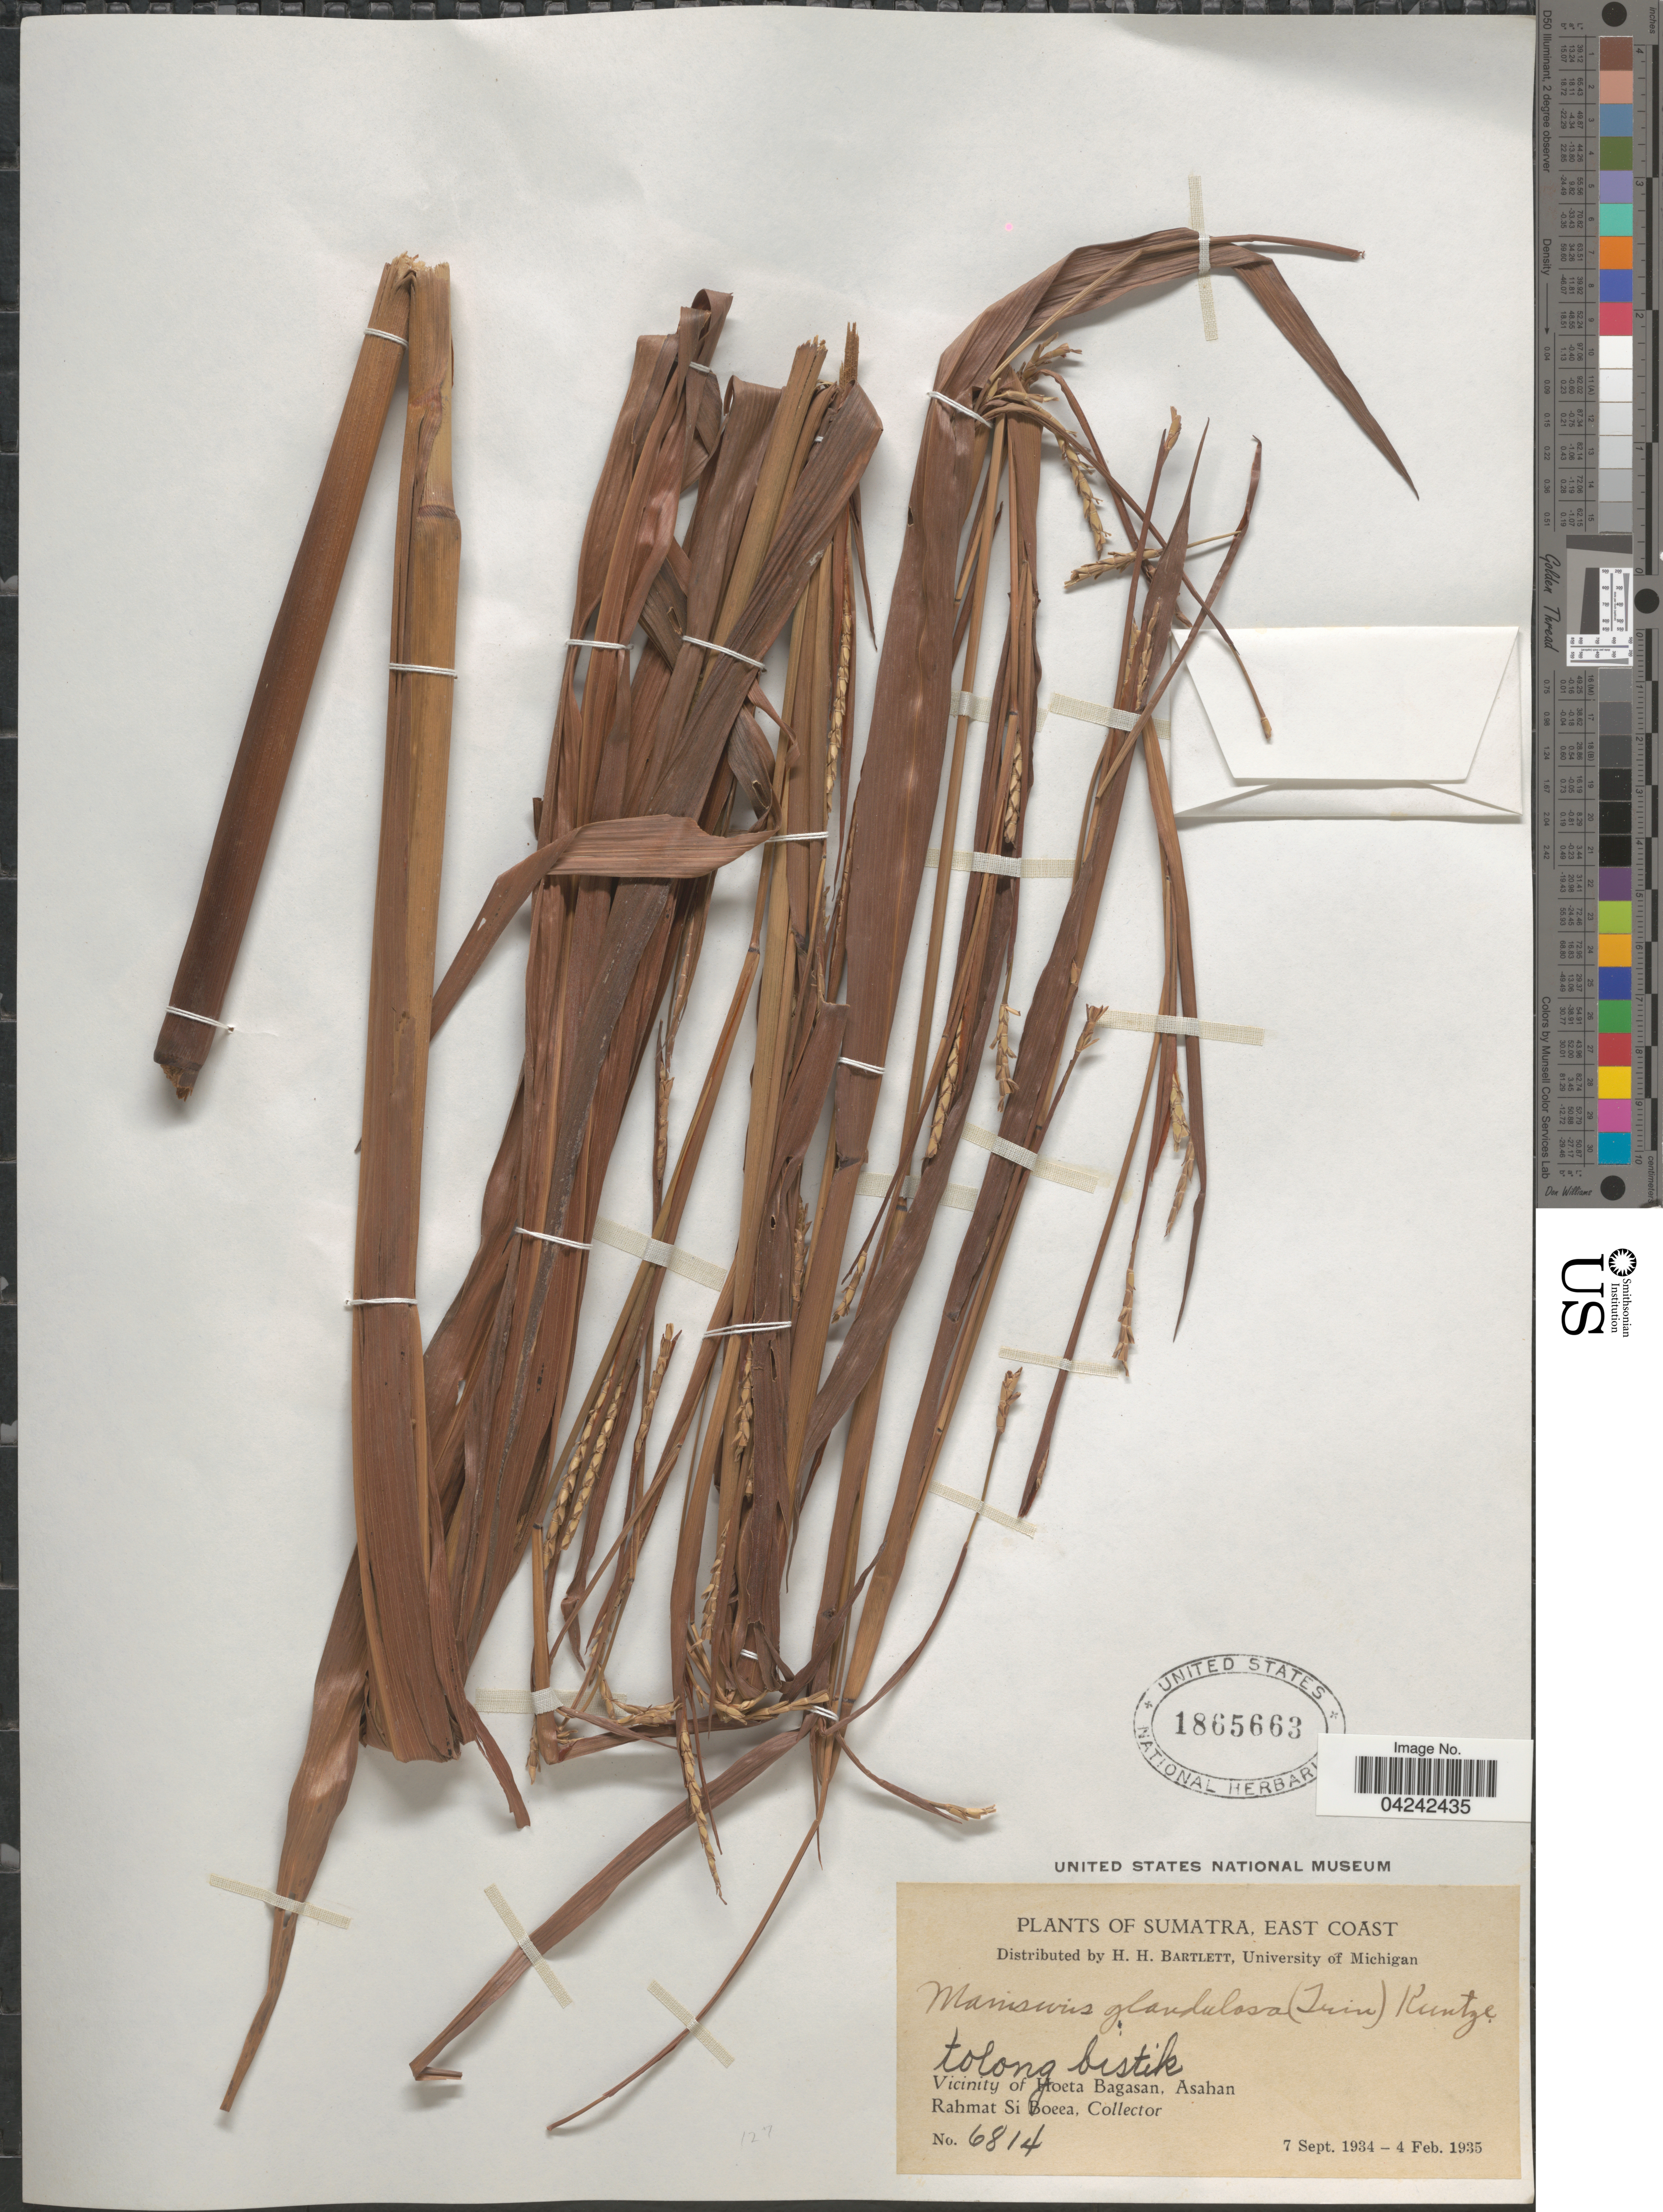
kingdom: Plantae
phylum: Tracheophyta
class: Liliopsida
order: Poales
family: Poaceae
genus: Rottboellia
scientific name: Rottboellia glandulosa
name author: Trin.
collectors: Rahmat Si Boeea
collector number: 6814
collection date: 1934-09-07/1935-02-04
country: Indonesia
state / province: Sumatra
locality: Sumatra, East Coast. Vicinity of Hoeta Bagasan, Asahan.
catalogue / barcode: US 1865663